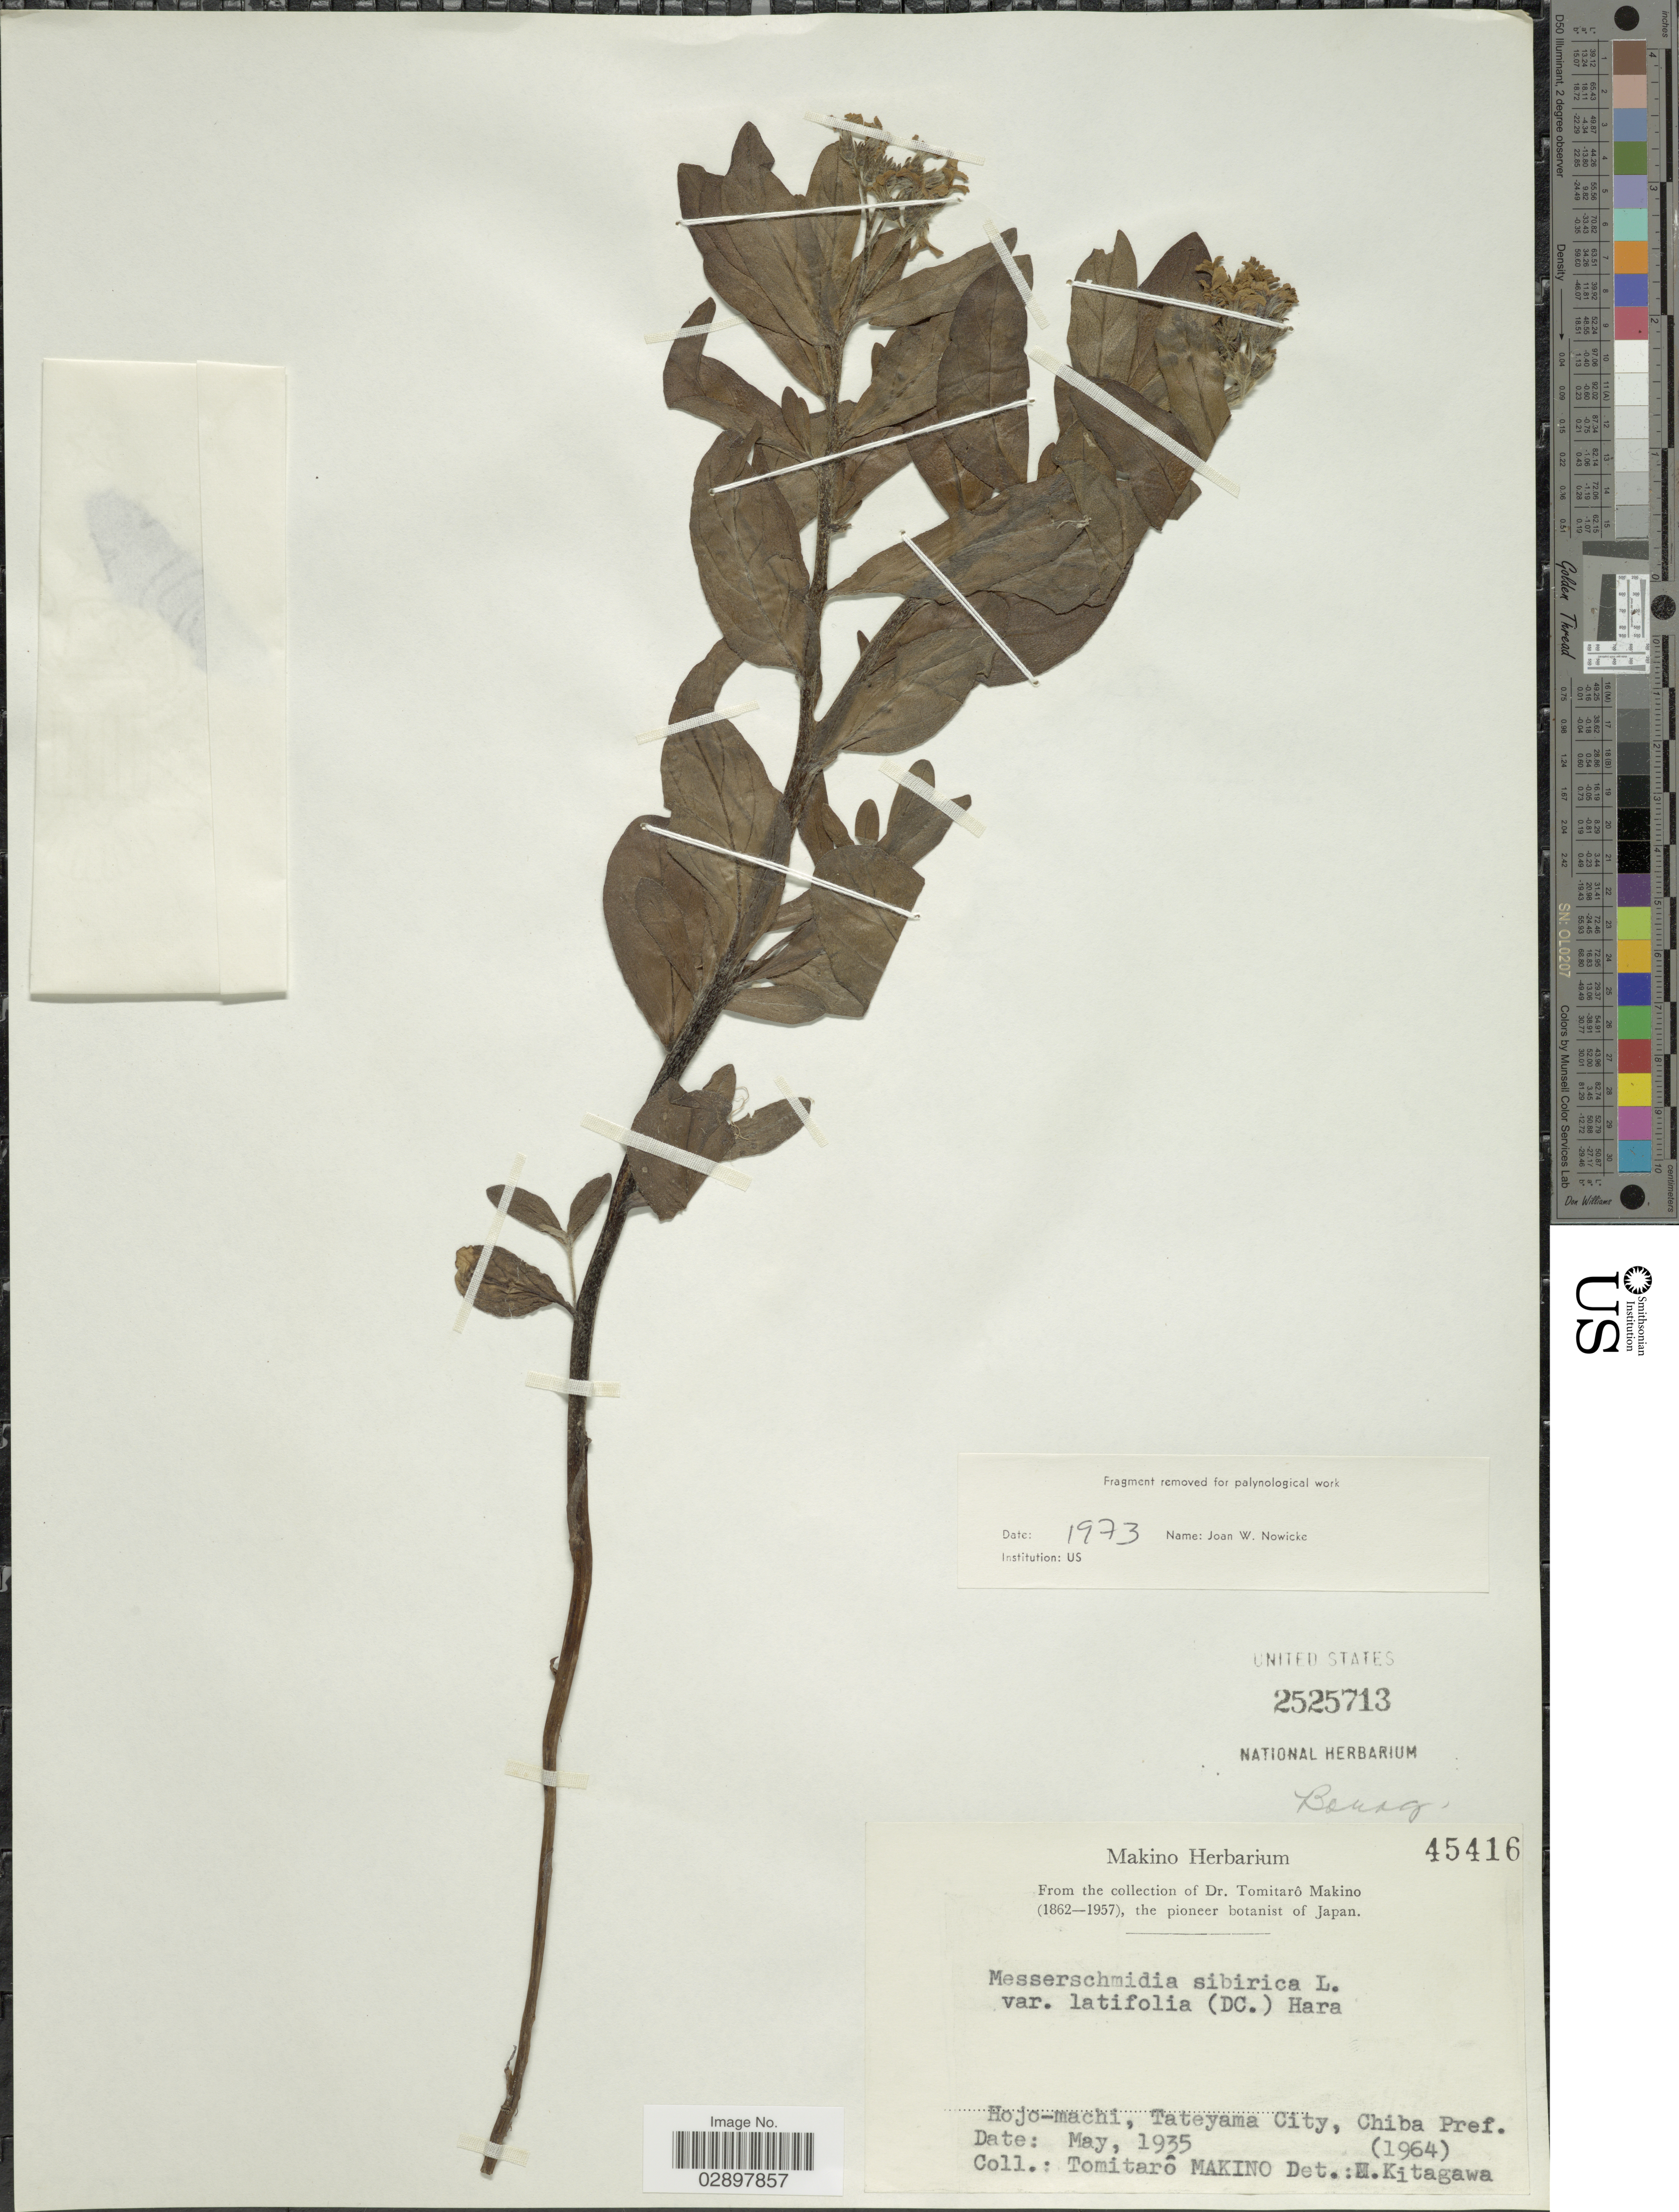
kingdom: Plantae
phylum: Tracheophyta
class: Magnoliopsida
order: Boraginales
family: Heliotropiaceae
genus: Tournefortia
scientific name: Tournefortia sibirica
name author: L.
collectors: T. Makino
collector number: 45416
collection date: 1935-05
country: Japan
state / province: Tiba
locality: Hojo-machi, Tateyama City, Chiba Pref.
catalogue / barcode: US 2525713